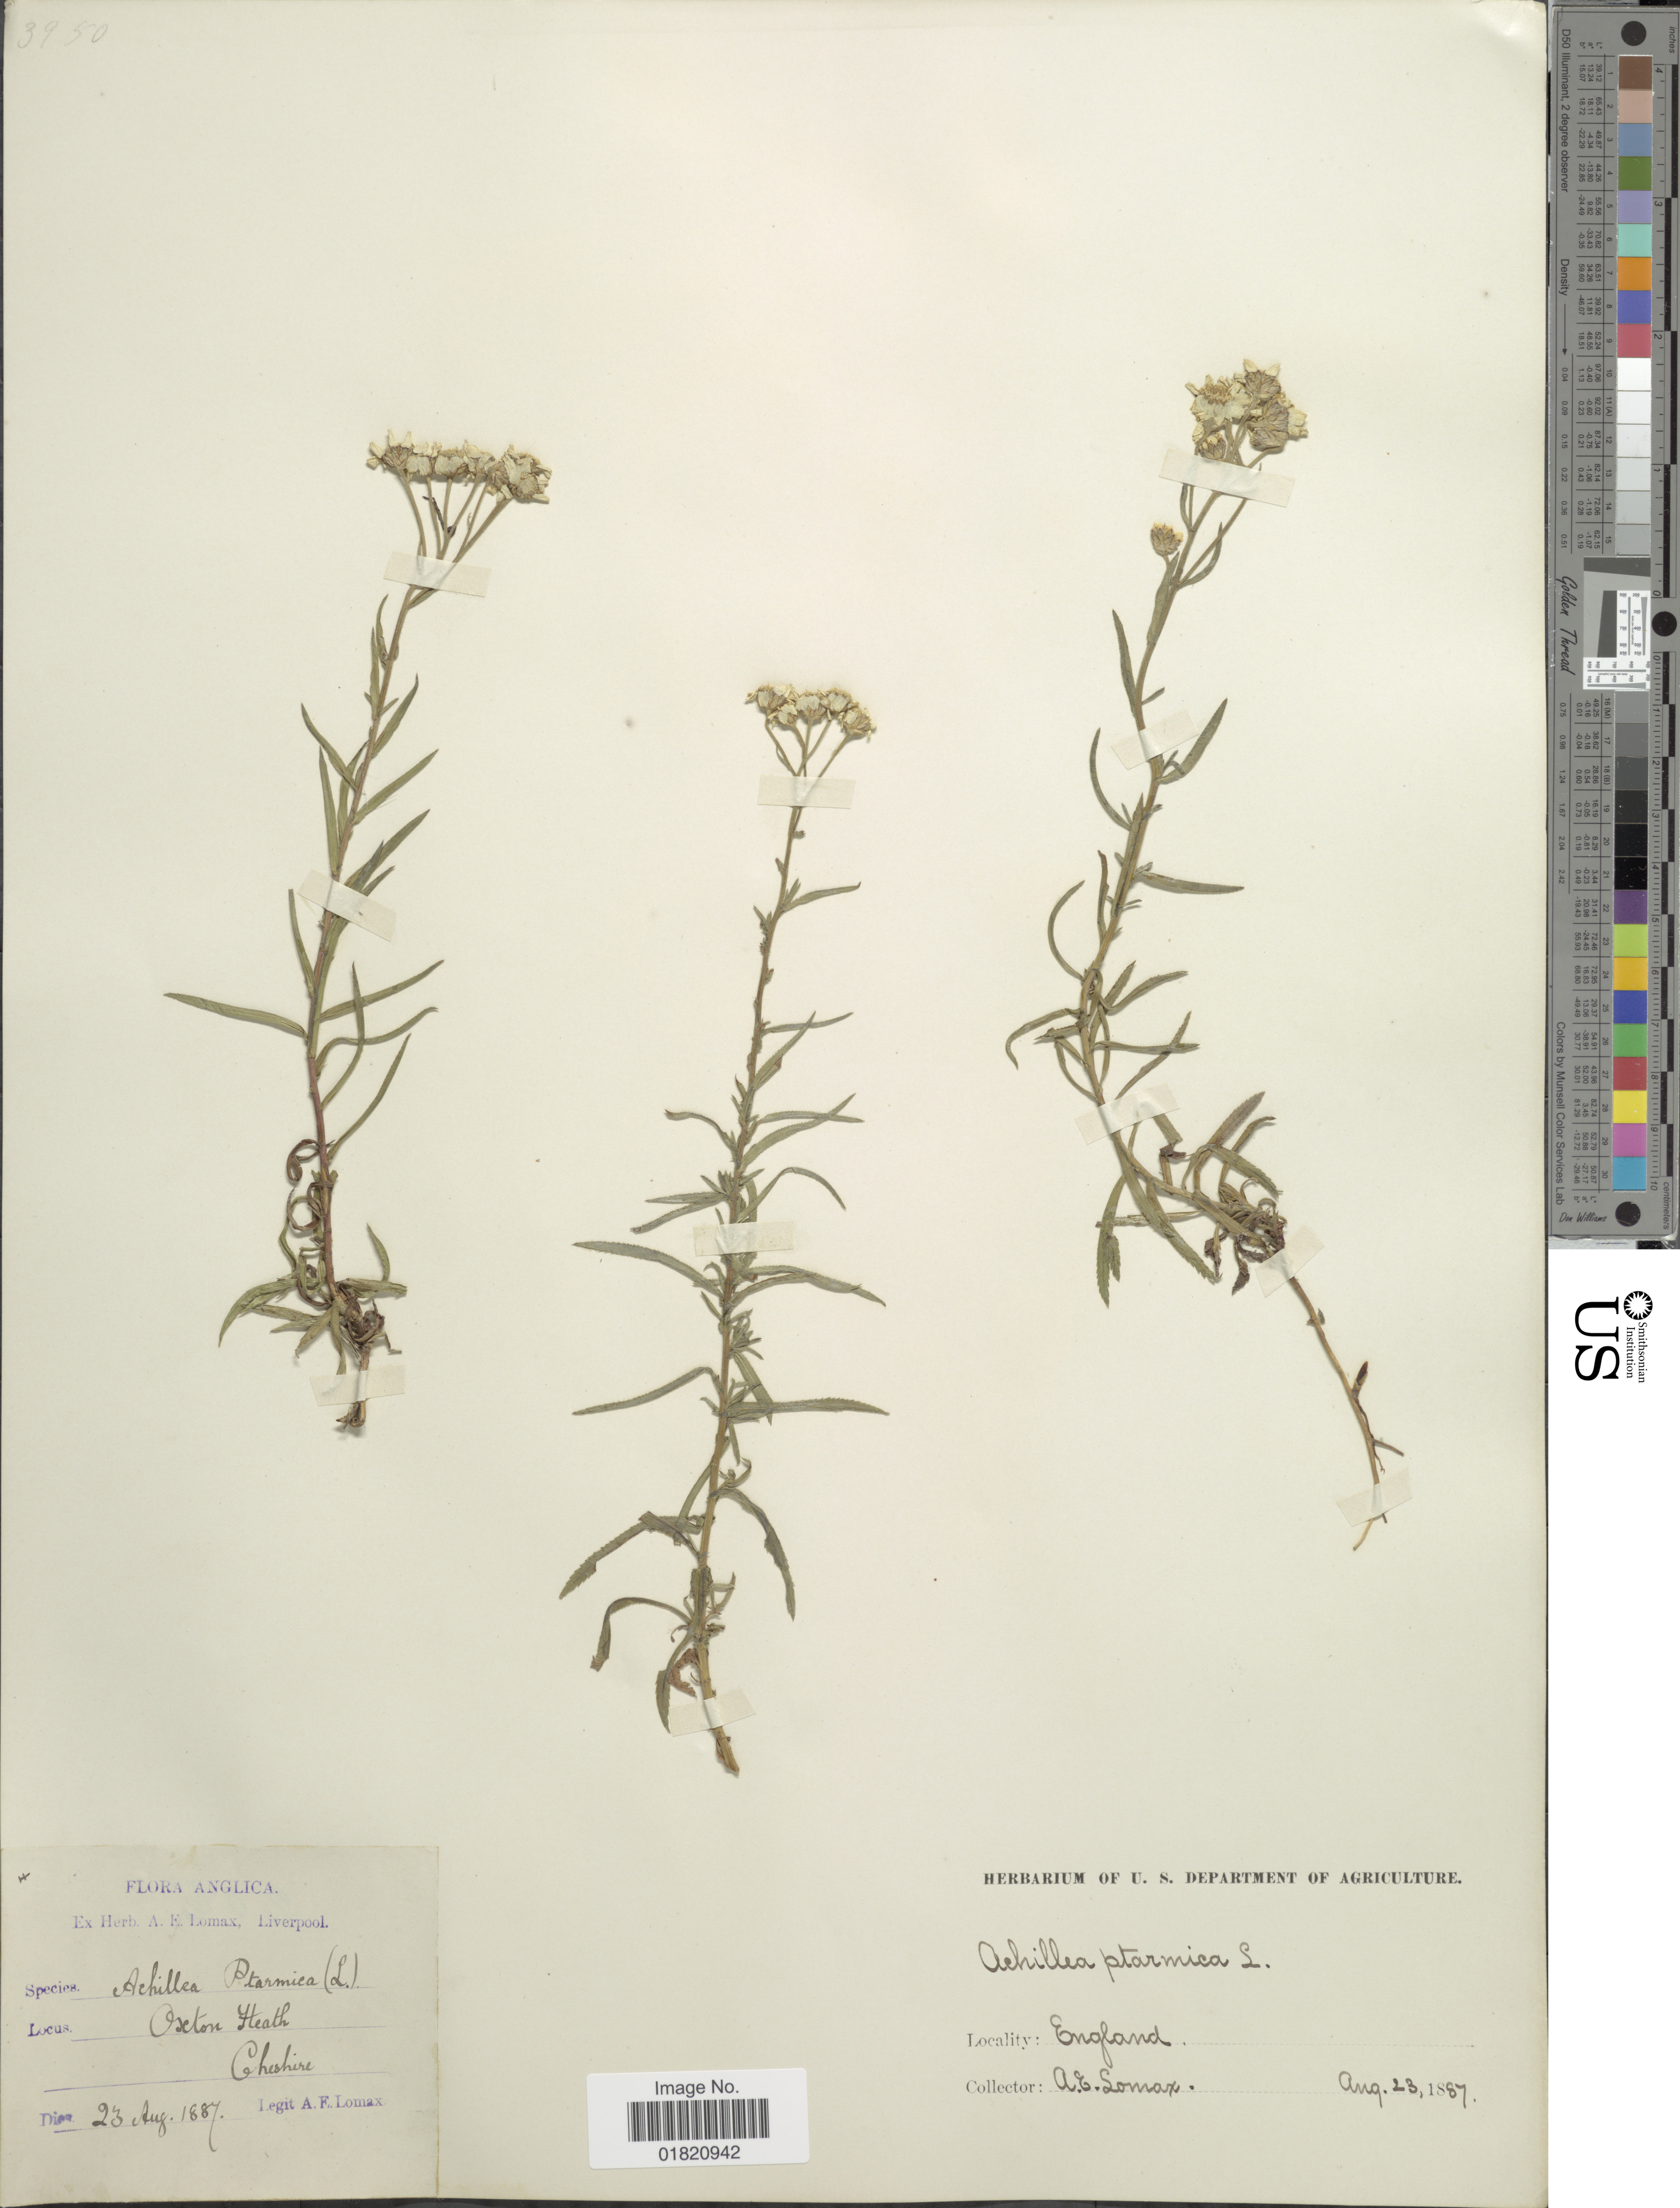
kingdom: Plantae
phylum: Tracheophyta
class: Magnoliopsida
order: Asterales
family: Asteraceae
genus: Achillea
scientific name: Achillea ptarmica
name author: L.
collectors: A. Lomax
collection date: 1887-08-23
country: United Kingdom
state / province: England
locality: Anglica. Oseton Heath. Cheshire